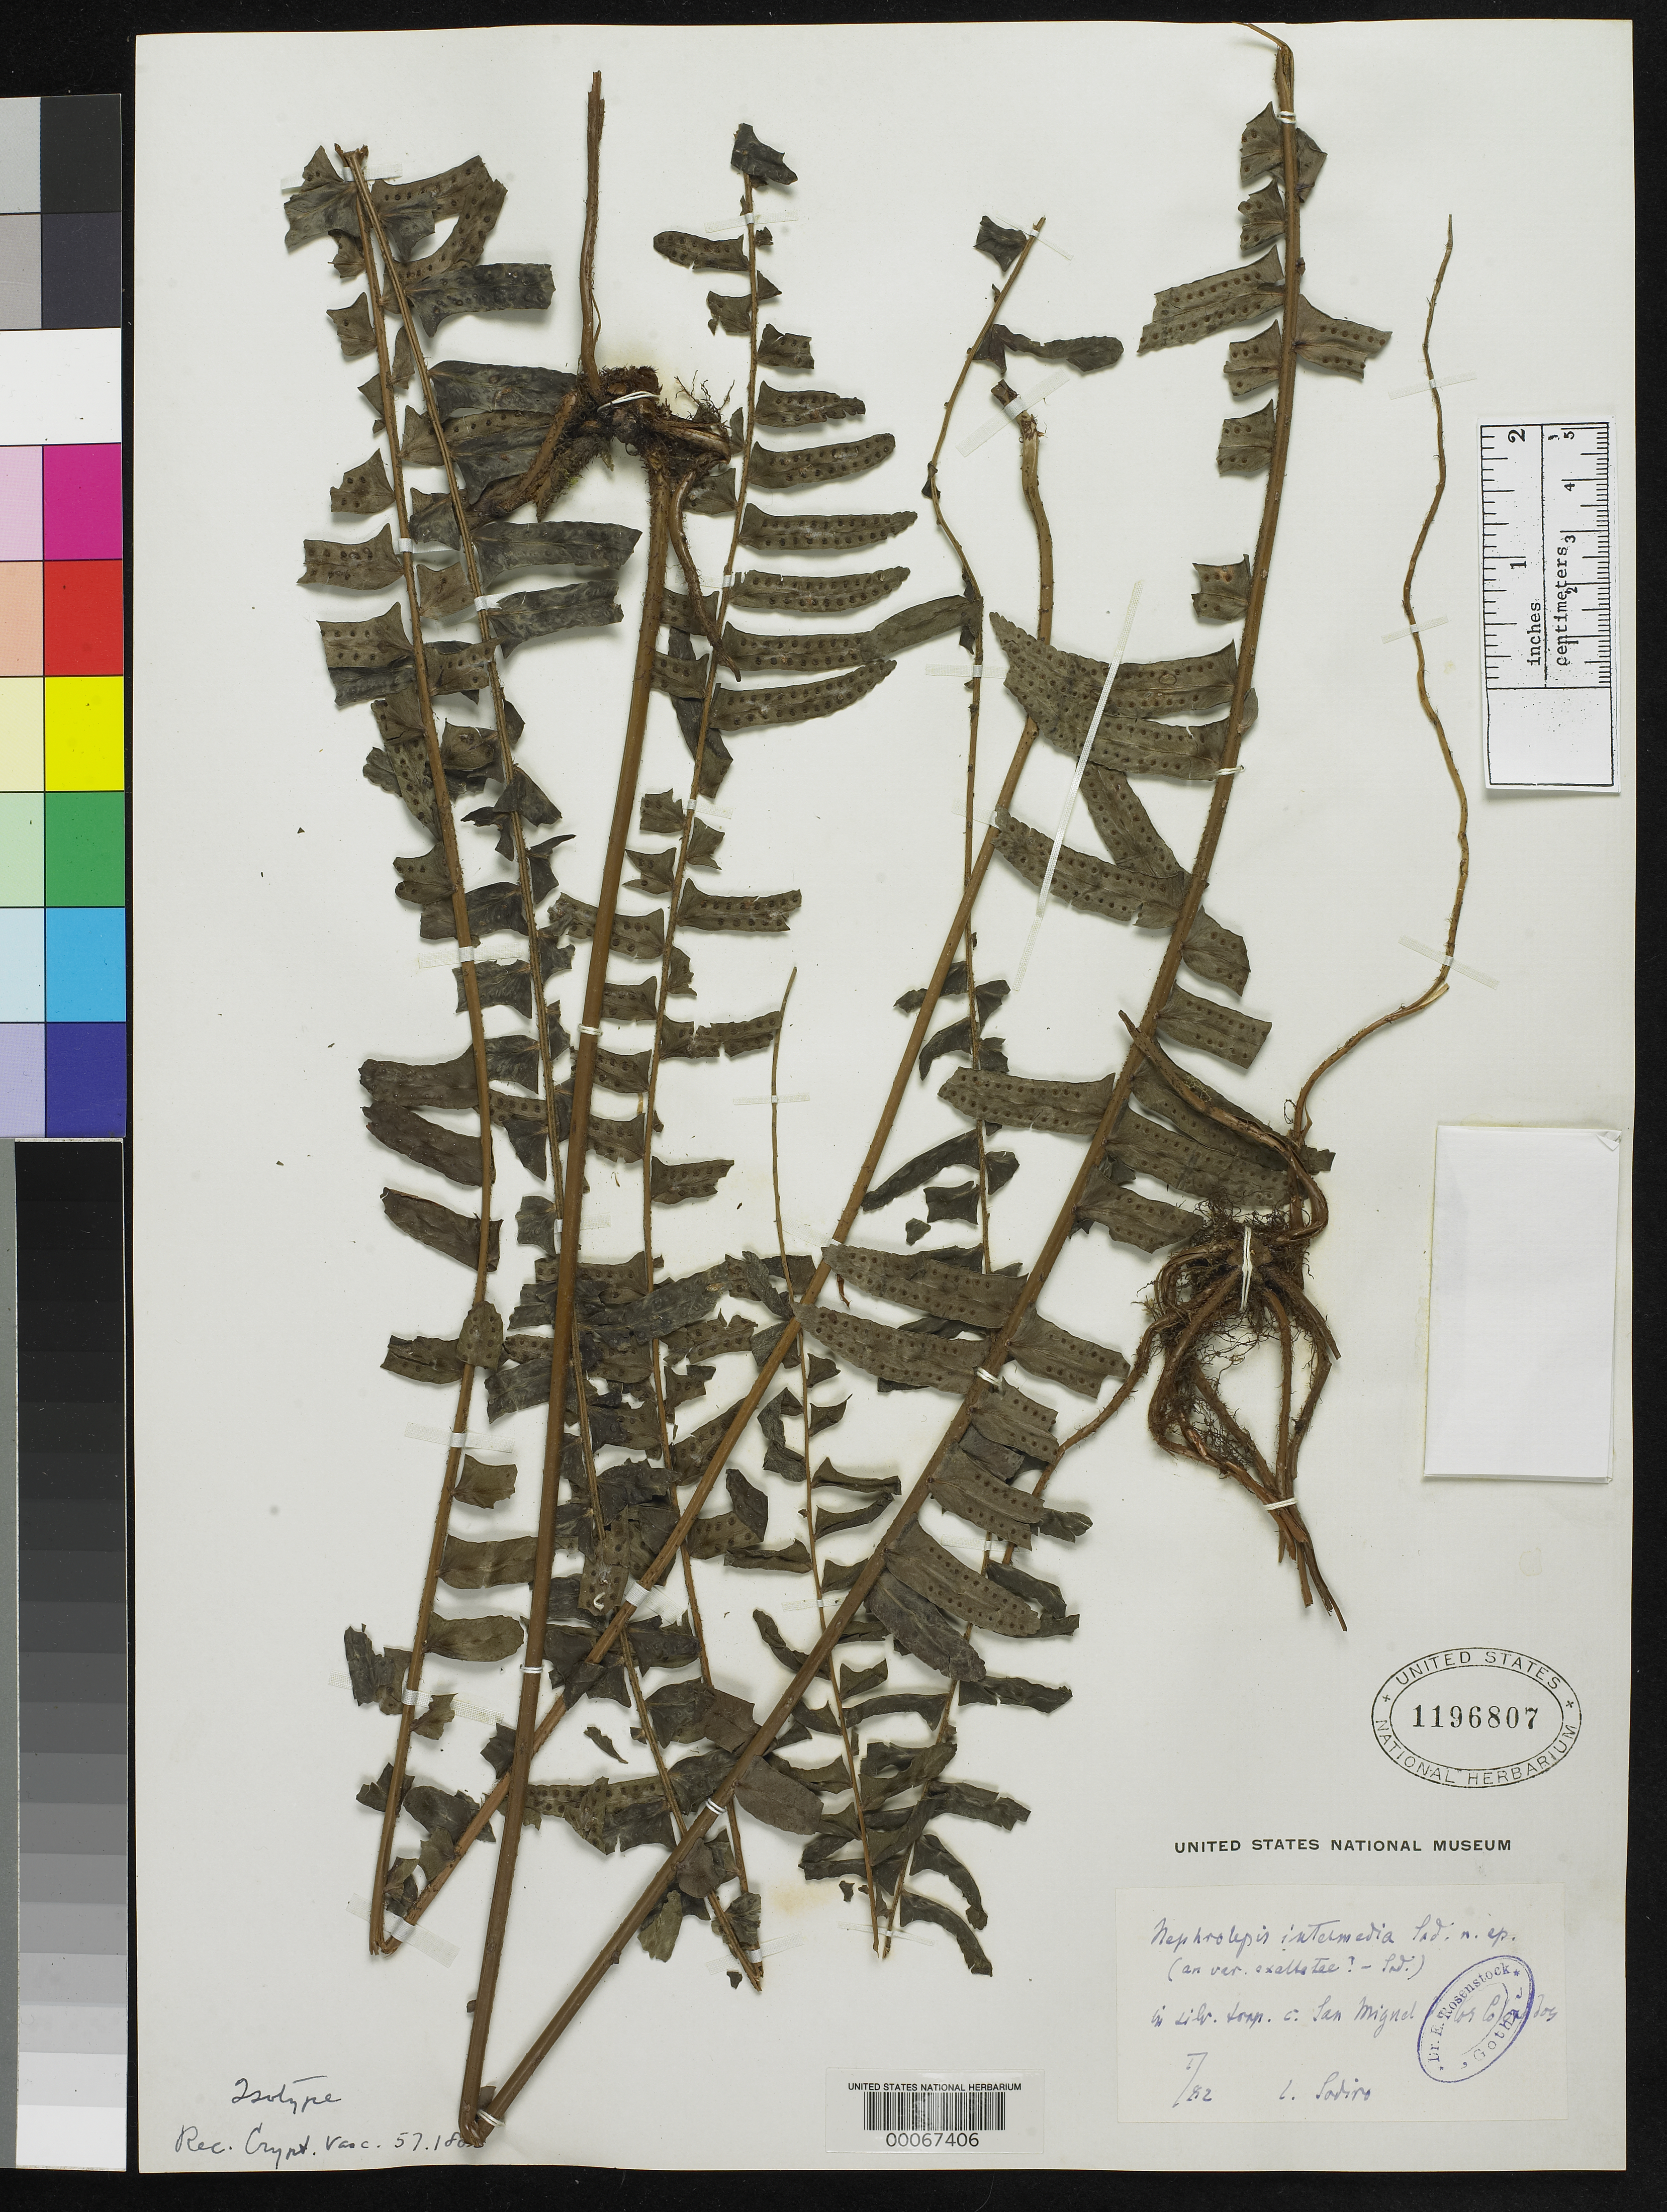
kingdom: Plantae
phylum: Tracheophyta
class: Polypodiopsida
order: Polypodiales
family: Nephrolepidaceae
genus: Nephrolepis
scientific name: Nephrolepis intermedia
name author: Sodiro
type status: Type Collection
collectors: L. Sodiro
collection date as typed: Jan 1882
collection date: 1882-01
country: Ecuador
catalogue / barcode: US 1196807